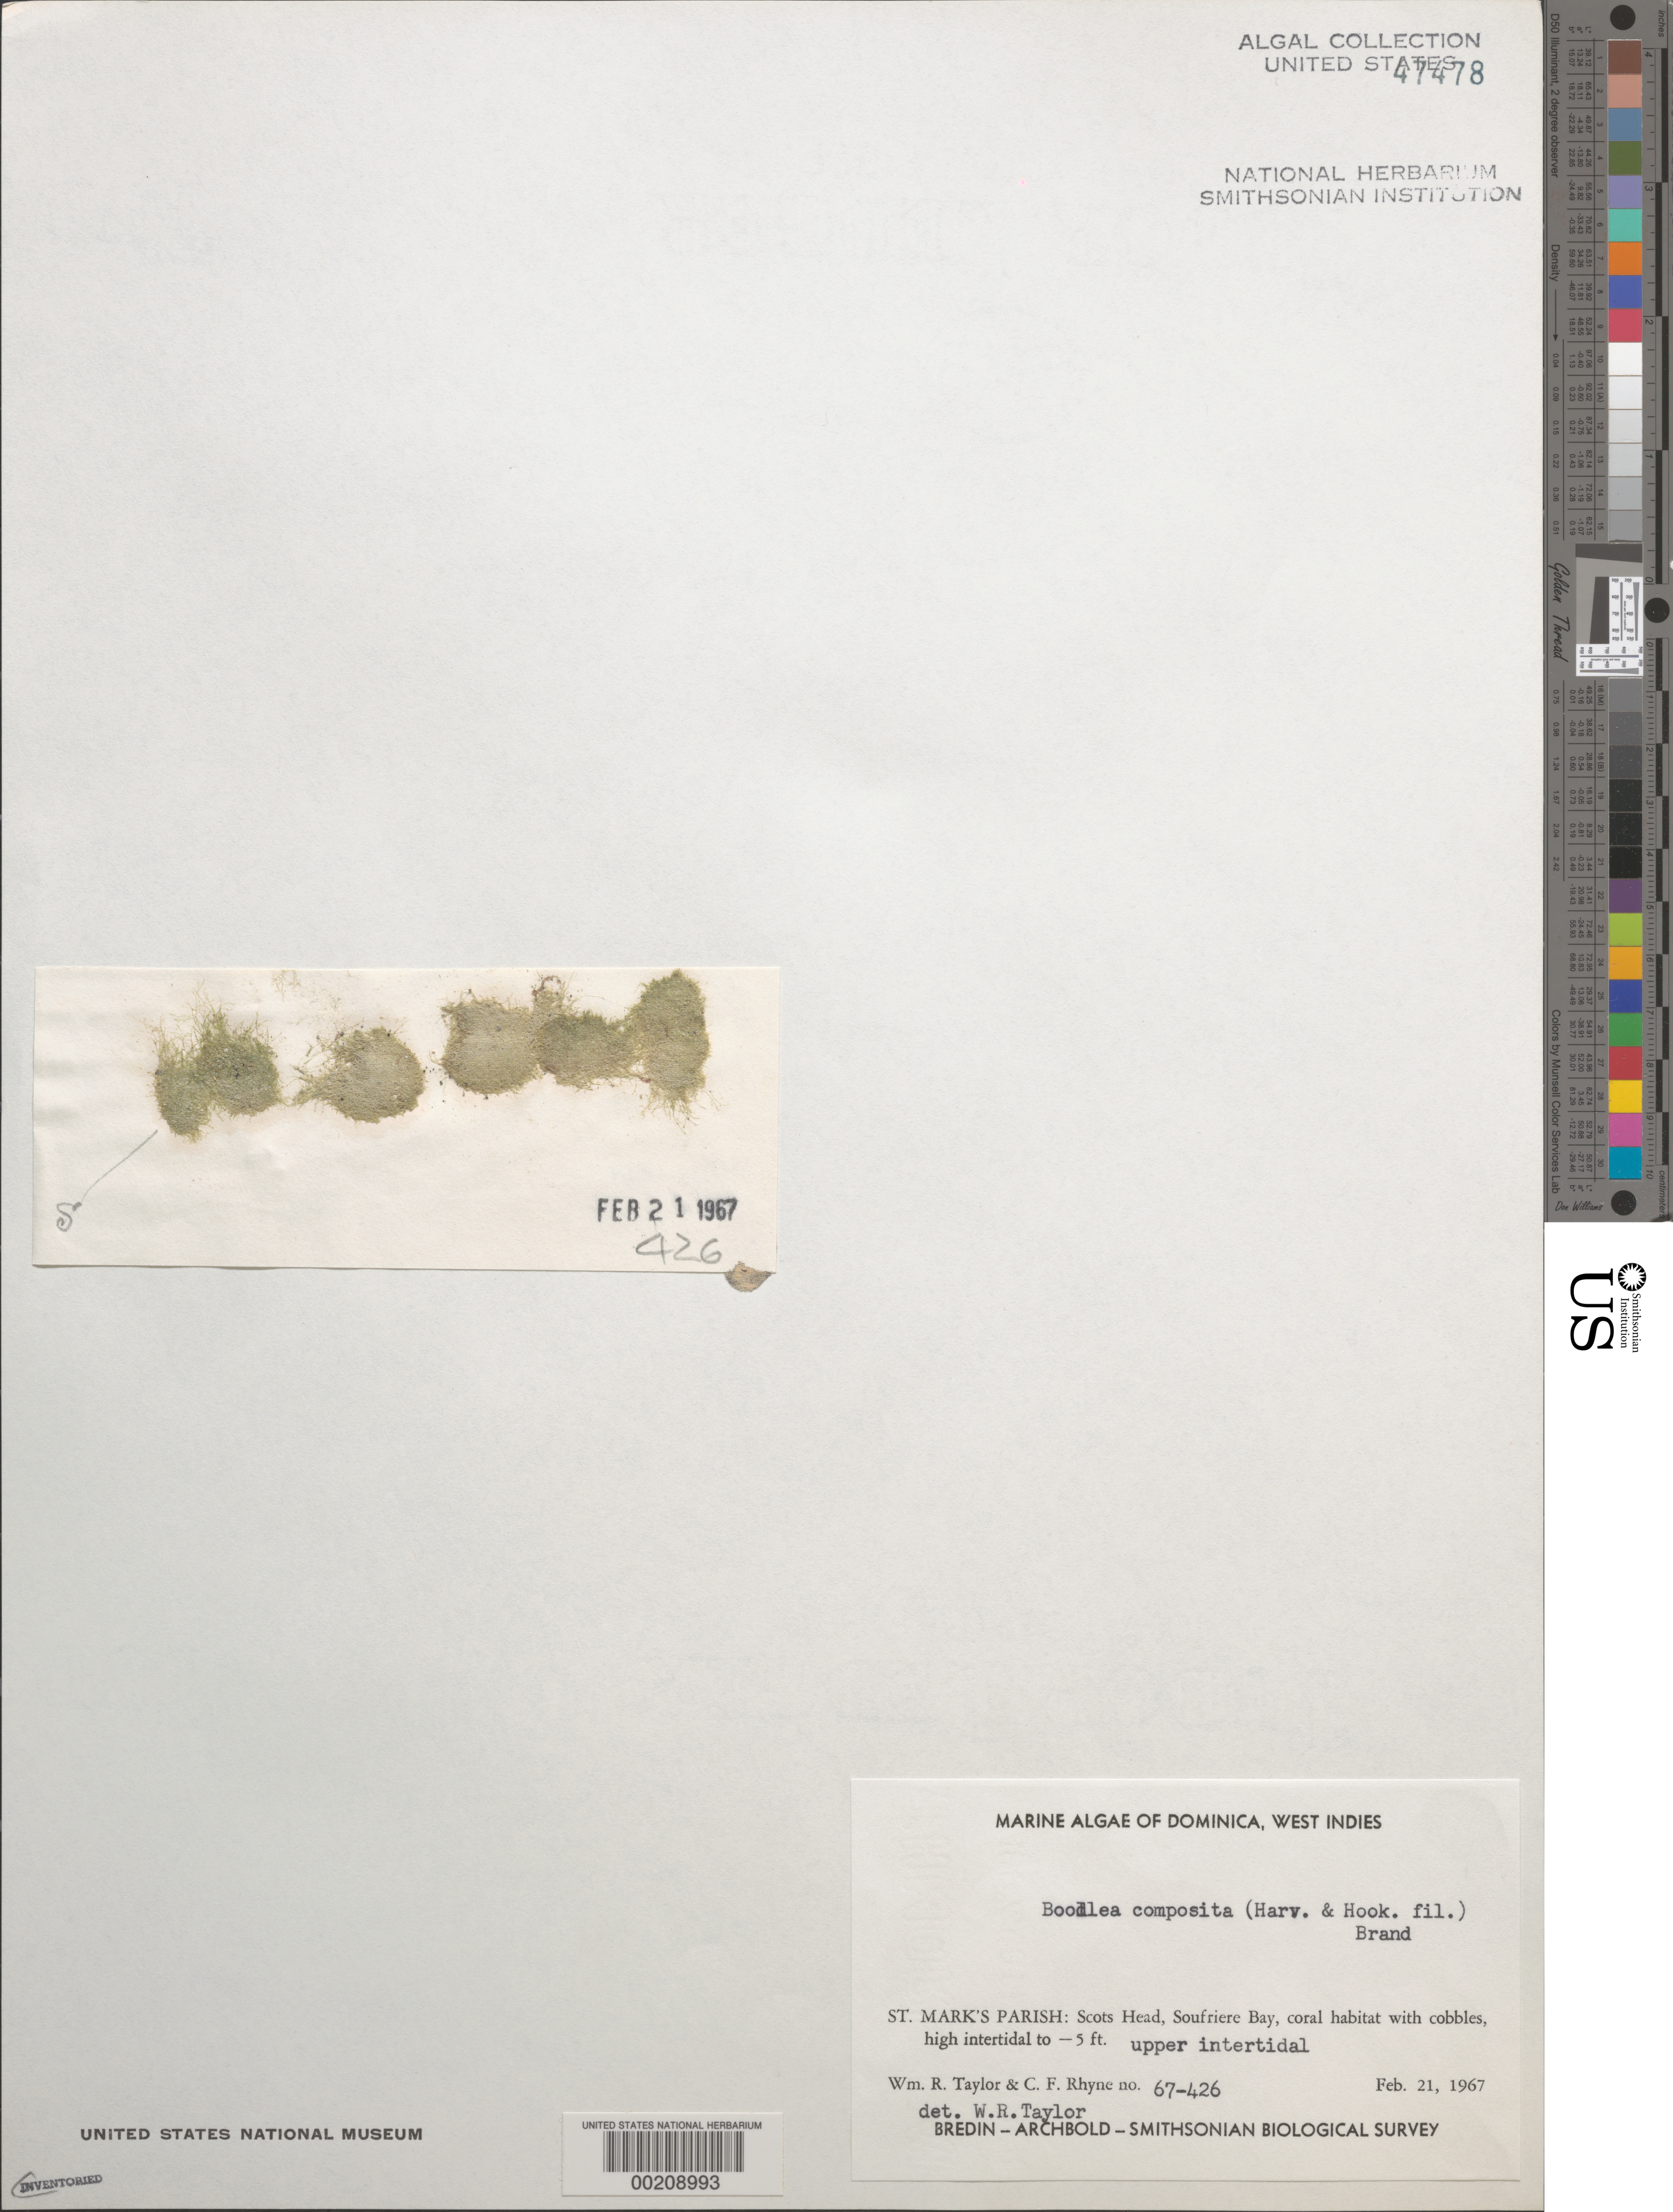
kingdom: Plantae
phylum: Chlorophyta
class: Ulvophyceae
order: Siphonocladales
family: Boodleaceae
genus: Boodlea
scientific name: Boodlea composita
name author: (Humb. & Humb.) Brand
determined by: Taylor, William R.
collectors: W. R. Taylor & C. Rhyne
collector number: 67-426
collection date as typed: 21 Feb 1967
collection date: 1967-02-21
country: Dominica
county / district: St. Mark's Parish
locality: Scots Head, Soufriere Bay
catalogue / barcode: US 47478